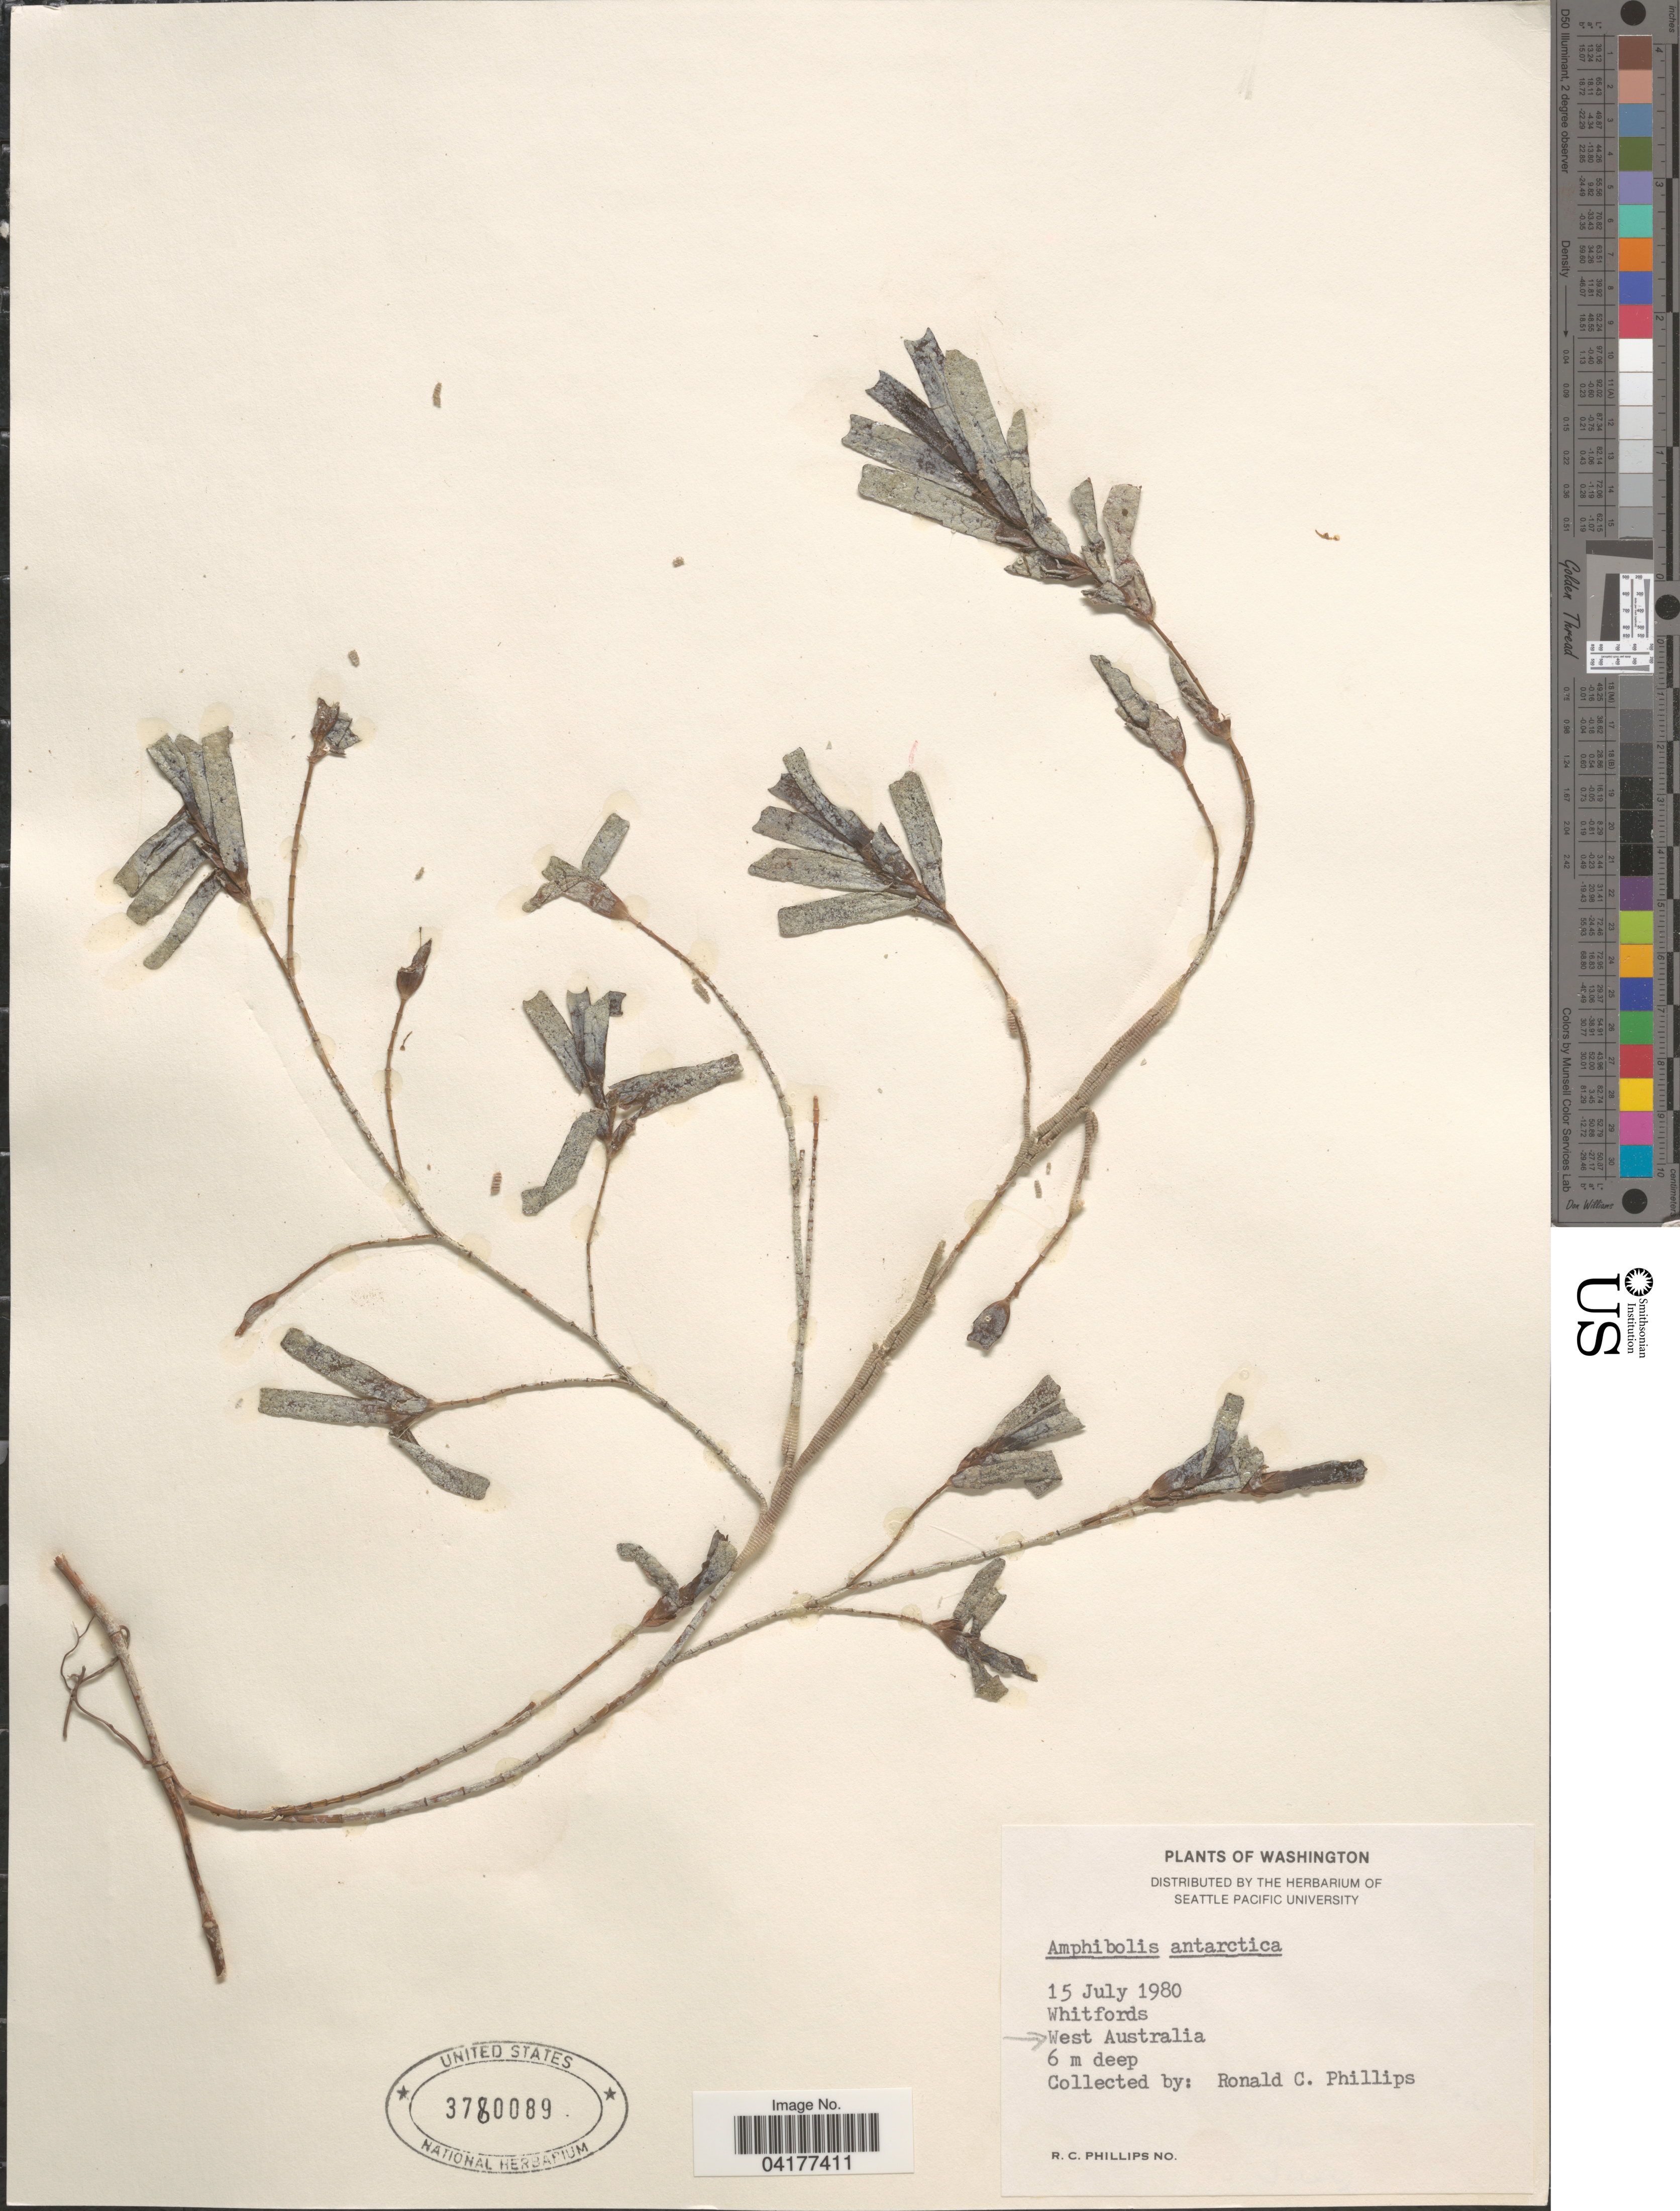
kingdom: Plantae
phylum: Tracheophyta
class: Liliopsida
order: Alismatales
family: Cymodoceaceae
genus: Amphibolis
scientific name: Amphibolis antarctica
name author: (Labill.) Asch.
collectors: R. C. Phillips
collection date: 1980-07-15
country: Australia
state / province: Western Australia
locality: Whitfords. West Australia.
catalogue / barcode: US 3780089